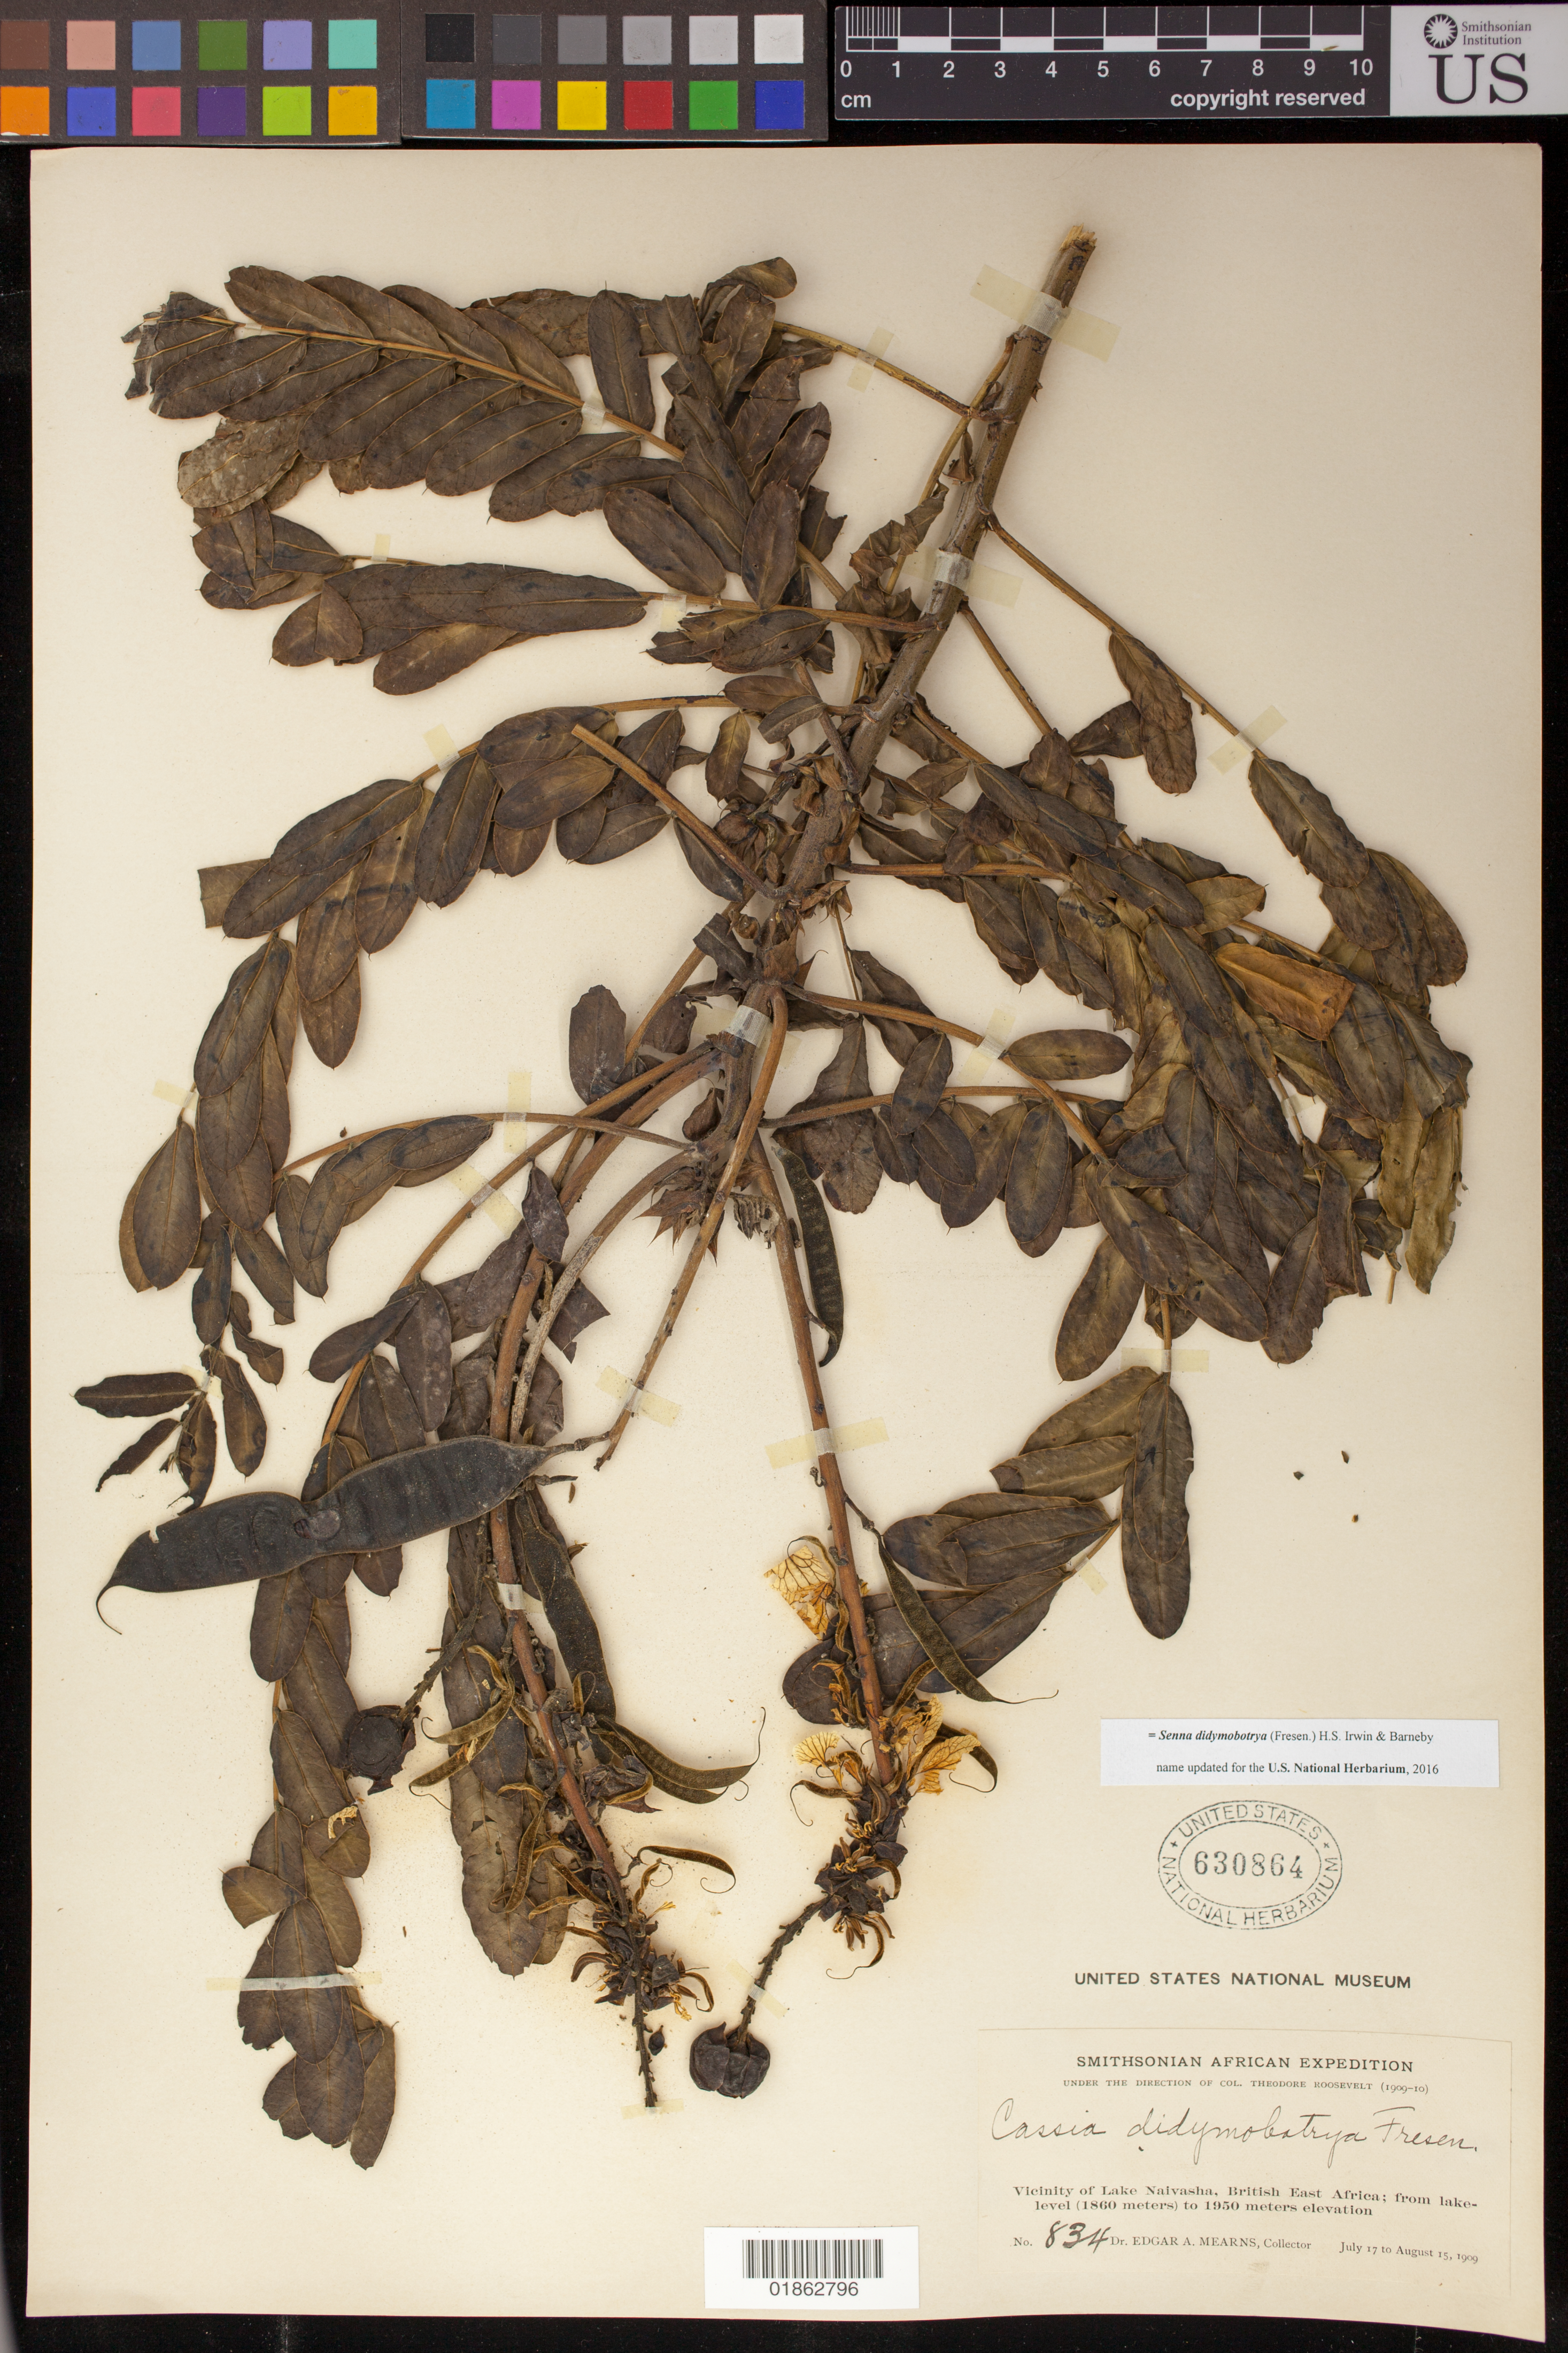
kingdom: Plantae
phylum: Tracheophyta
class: Magnoliopsida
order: Fabales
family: Fabaceae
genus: Senna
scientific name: Senna didymobotrya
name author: (Fresen.) H.S. Irwin & Barneby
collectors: E. A. Mearns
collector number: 834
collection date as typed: July 17 to August 15, 1909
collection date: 1909-07-17/1909-08-15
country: Kenya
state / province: Nakuru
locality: Vicinity of Lake Naivasha, British East Africa.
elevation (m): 1860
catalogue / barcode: US 630864